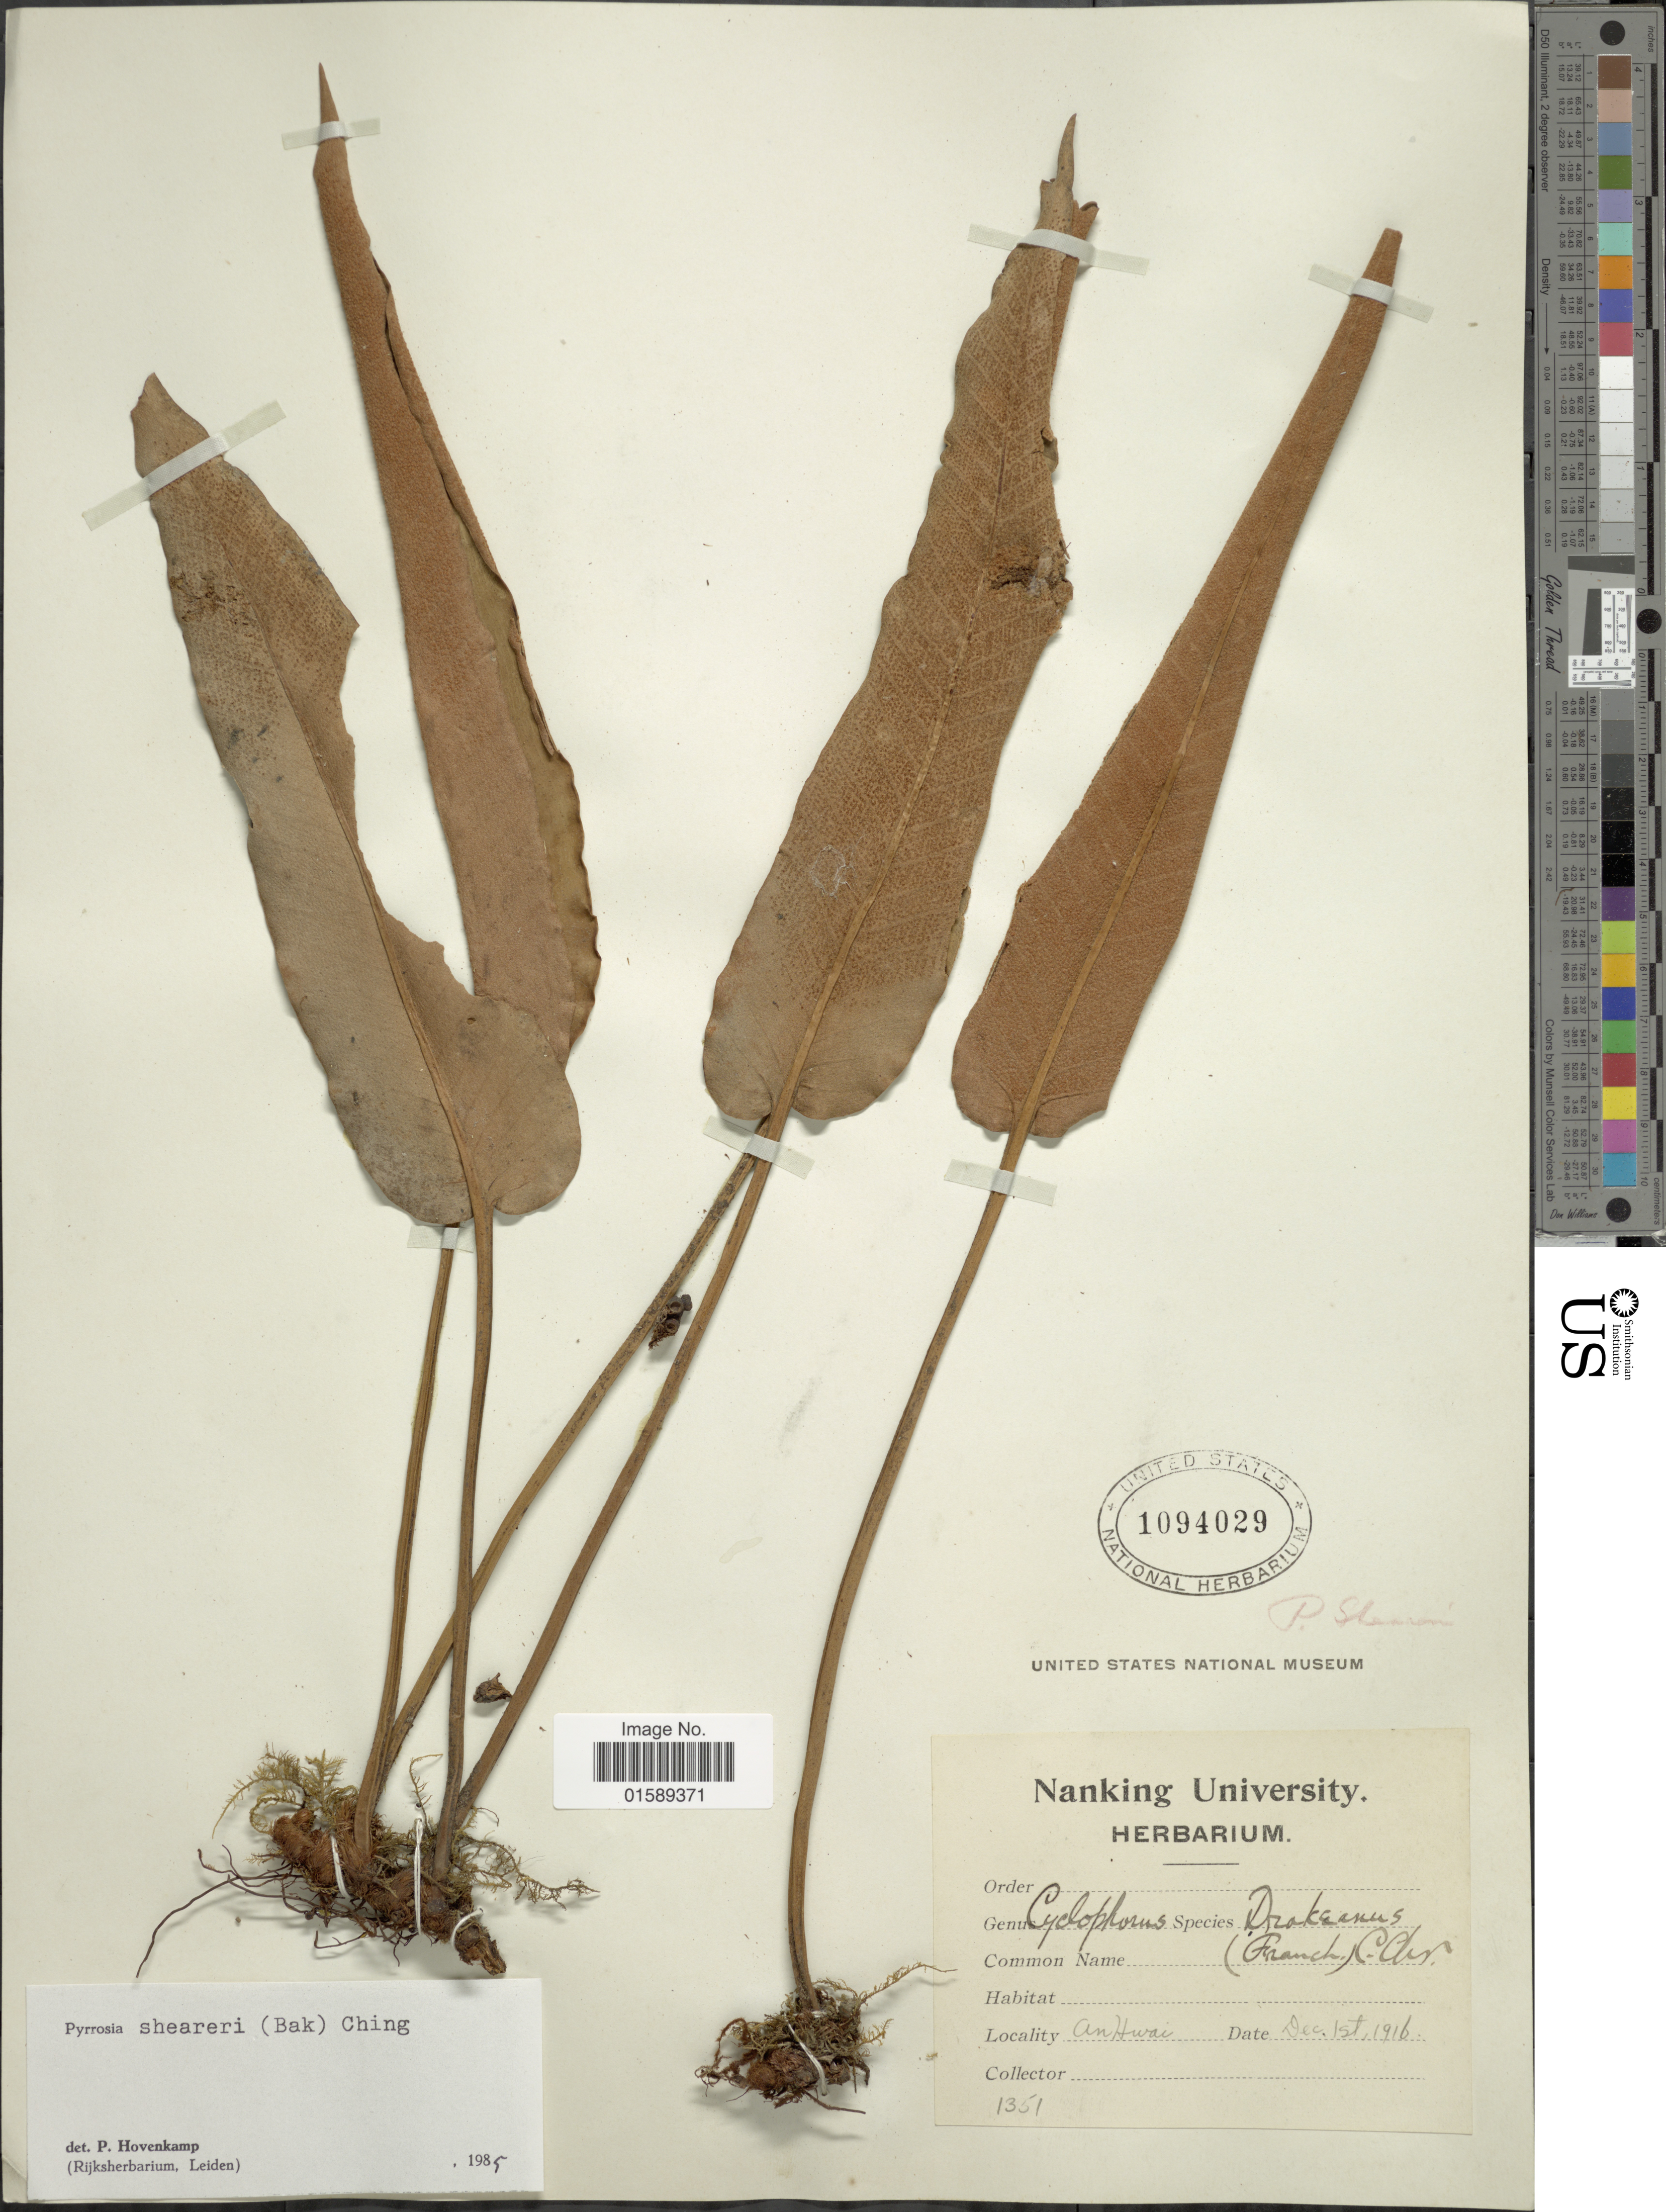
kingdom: Plantae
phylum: Tracheophyta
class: Polypodiopsida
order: Polypodiales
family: Polypodiaceae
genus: Pyrrosia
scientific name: Pyrrosia sheareri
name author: (Baker) Ching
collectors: ex herb. University of Nanking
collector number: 1351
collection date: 1916-12-01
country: China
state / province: Anhui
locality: Anhwai.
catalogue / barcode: US 1094029